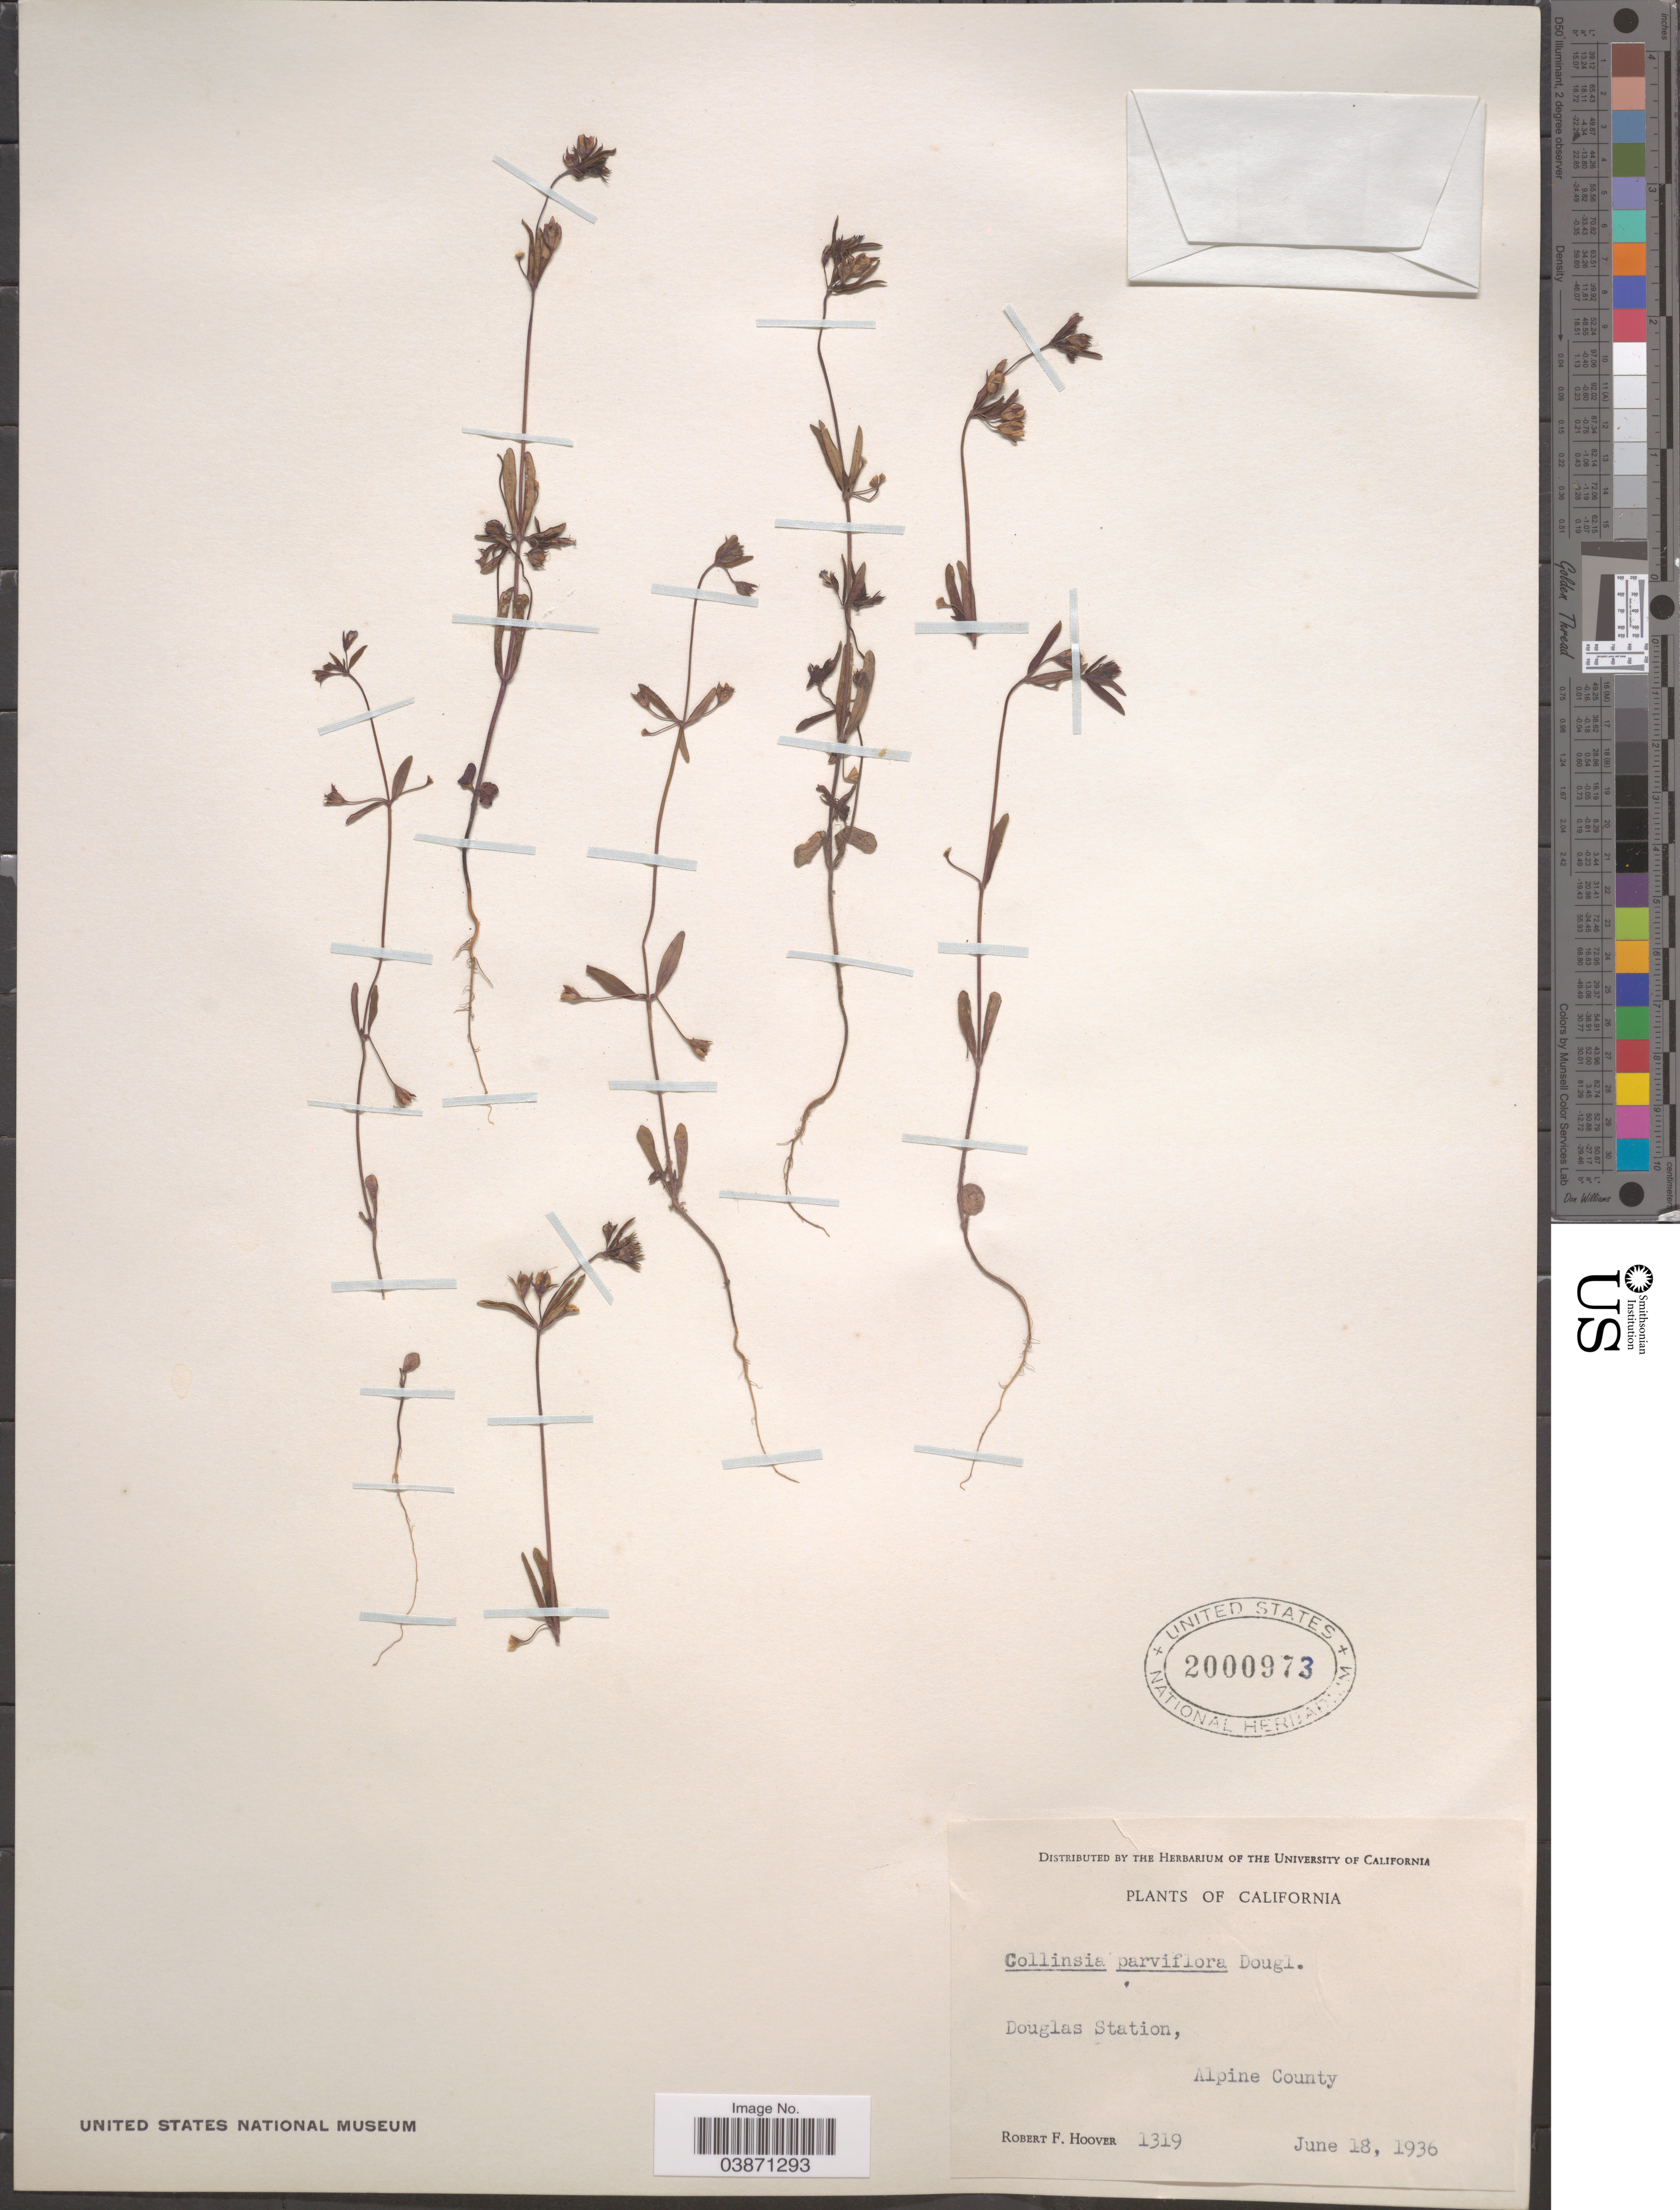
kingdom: Plantae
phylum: Tracheophyta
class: Magnoliopsida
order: Lamiales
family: Plantaginaceae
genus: Collinsia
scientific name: Collinsia parviflora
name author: Douglas ex Lindl.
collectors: R. F. Hoover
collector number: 1319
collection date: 1936-06-18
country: United States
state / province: California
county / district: Alpine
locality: Douglas Station, Alpine County.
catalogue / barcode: US 2000973